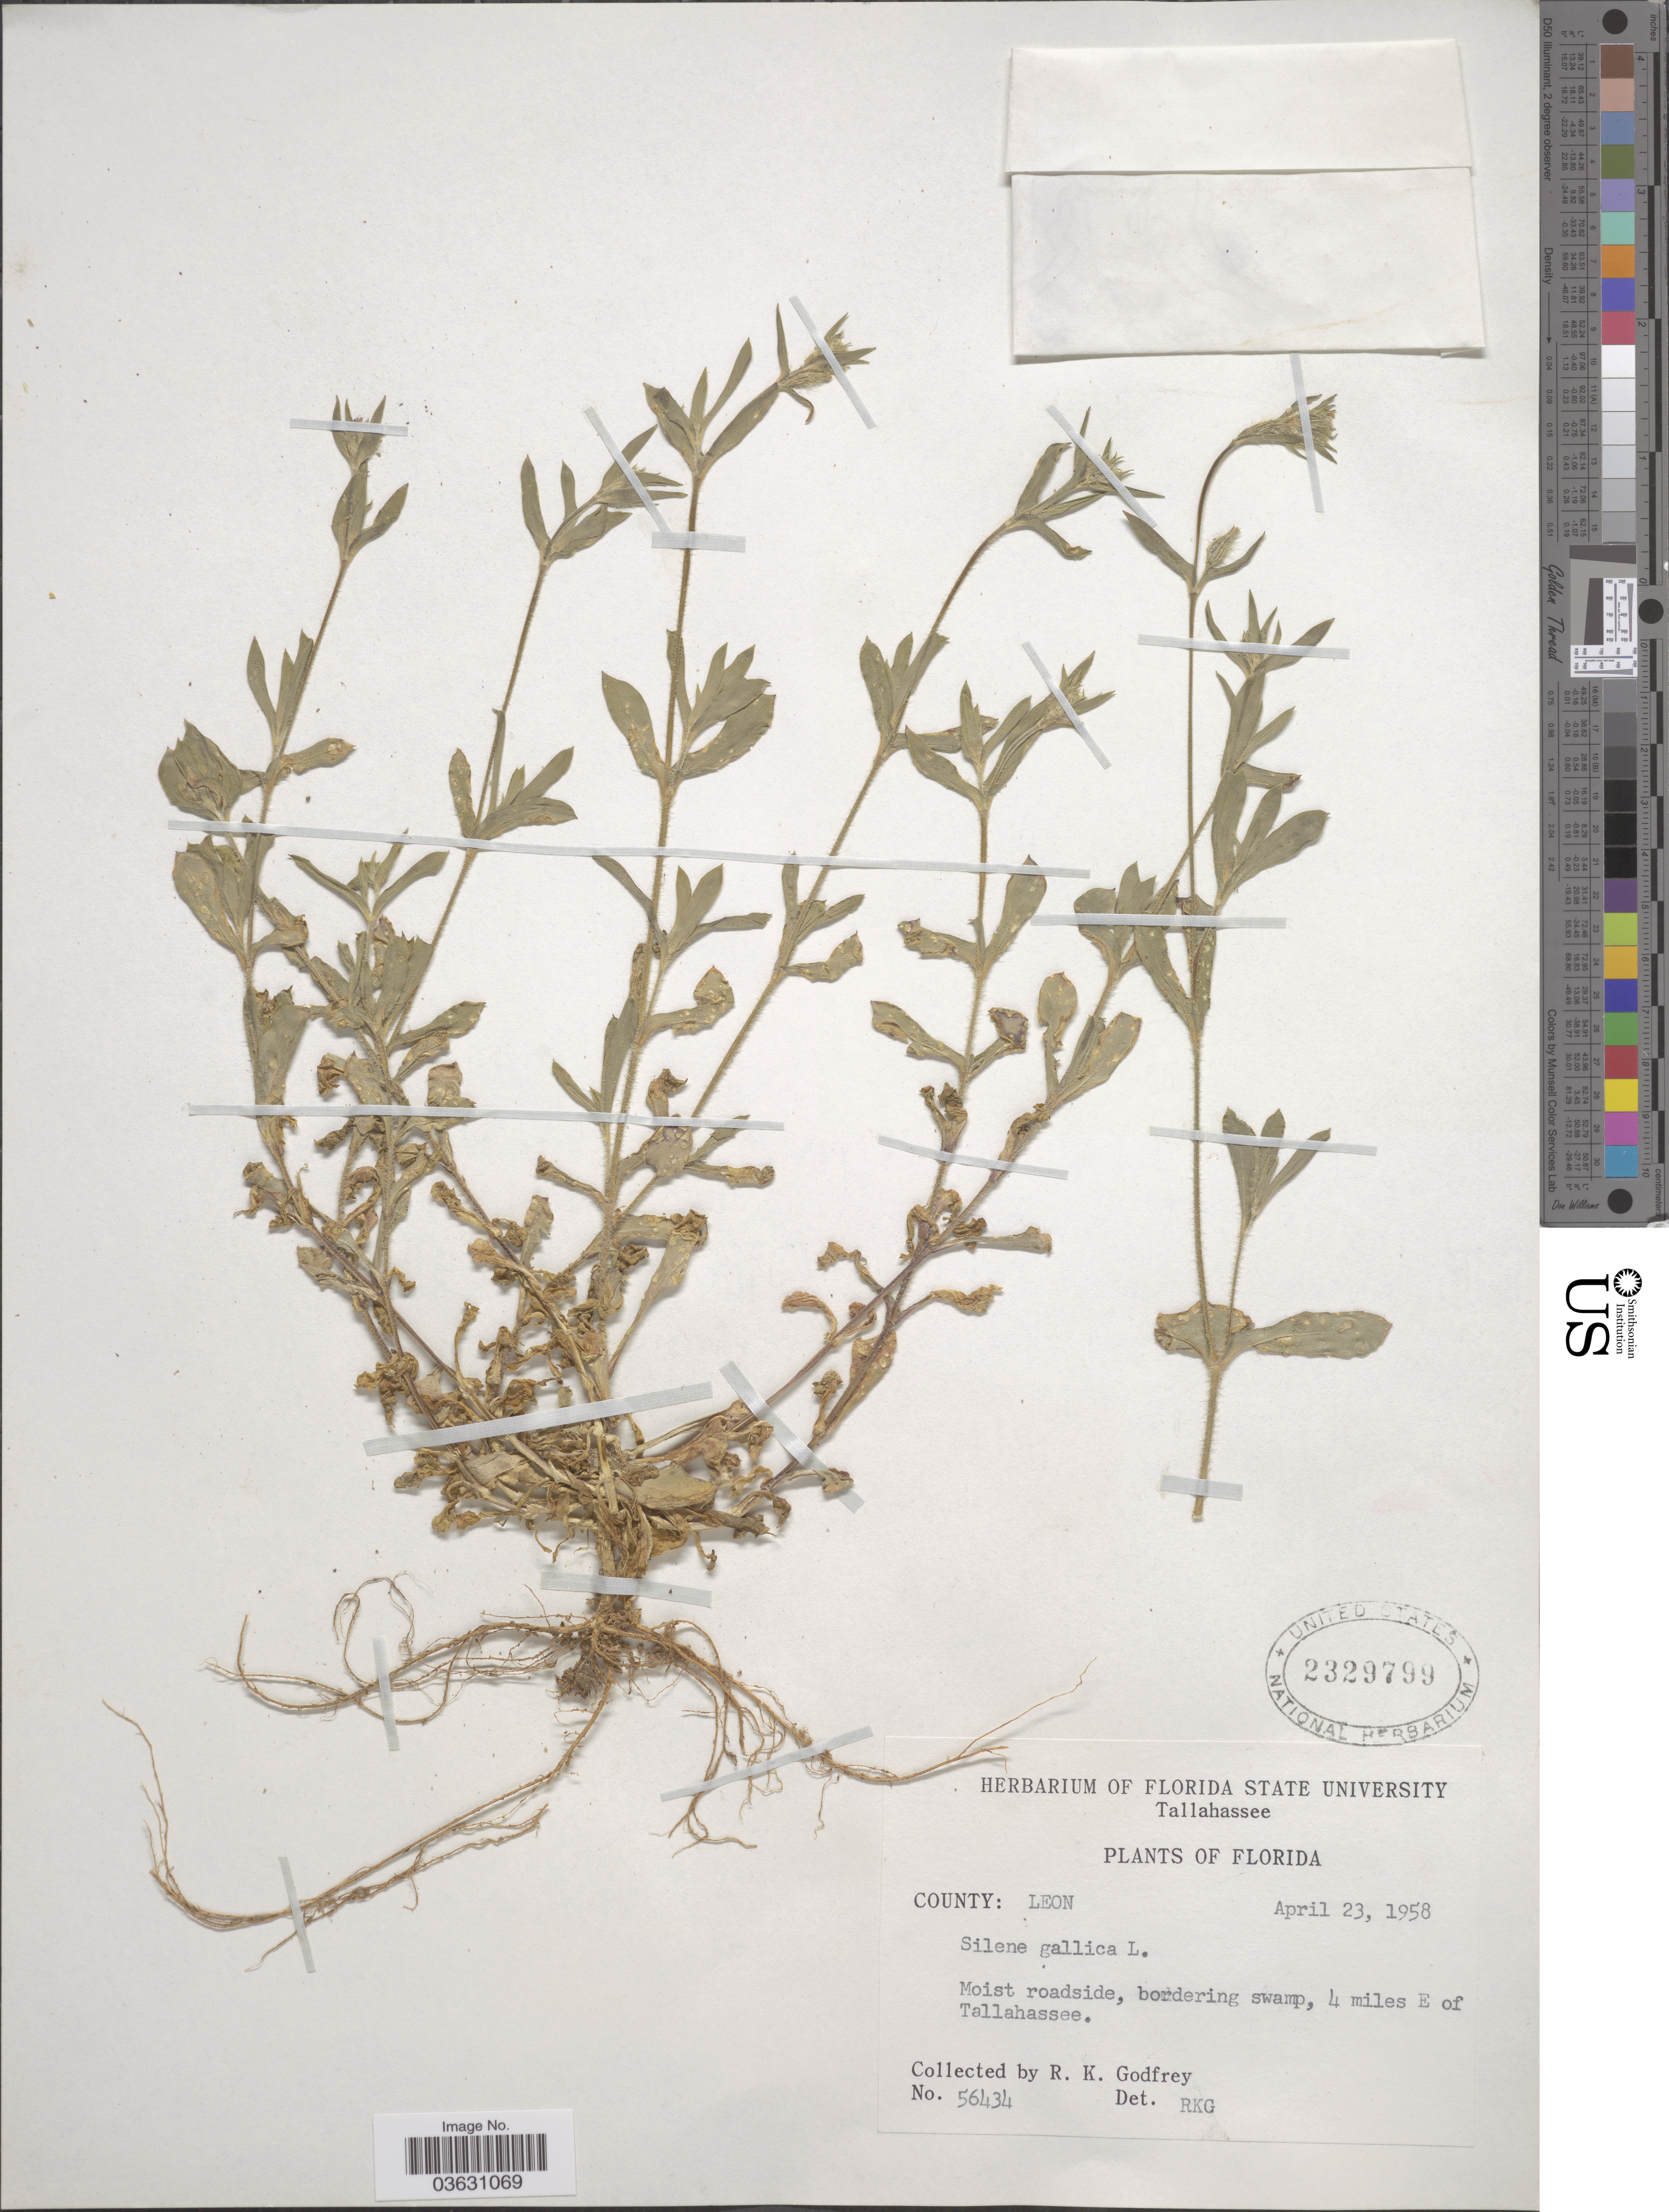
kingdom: Plantae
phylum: Tracheophyta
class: Magnoliopsida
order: Caryophyllales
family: Caryophyllaceae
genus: Silene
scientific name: Silene gallica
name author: L.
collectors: R. K. Godfrey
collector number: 56434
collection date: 1958-04-23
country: United States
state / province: Florida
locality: County: Leon. 4 miles E of Tallahassee.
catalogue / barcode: US 2329799